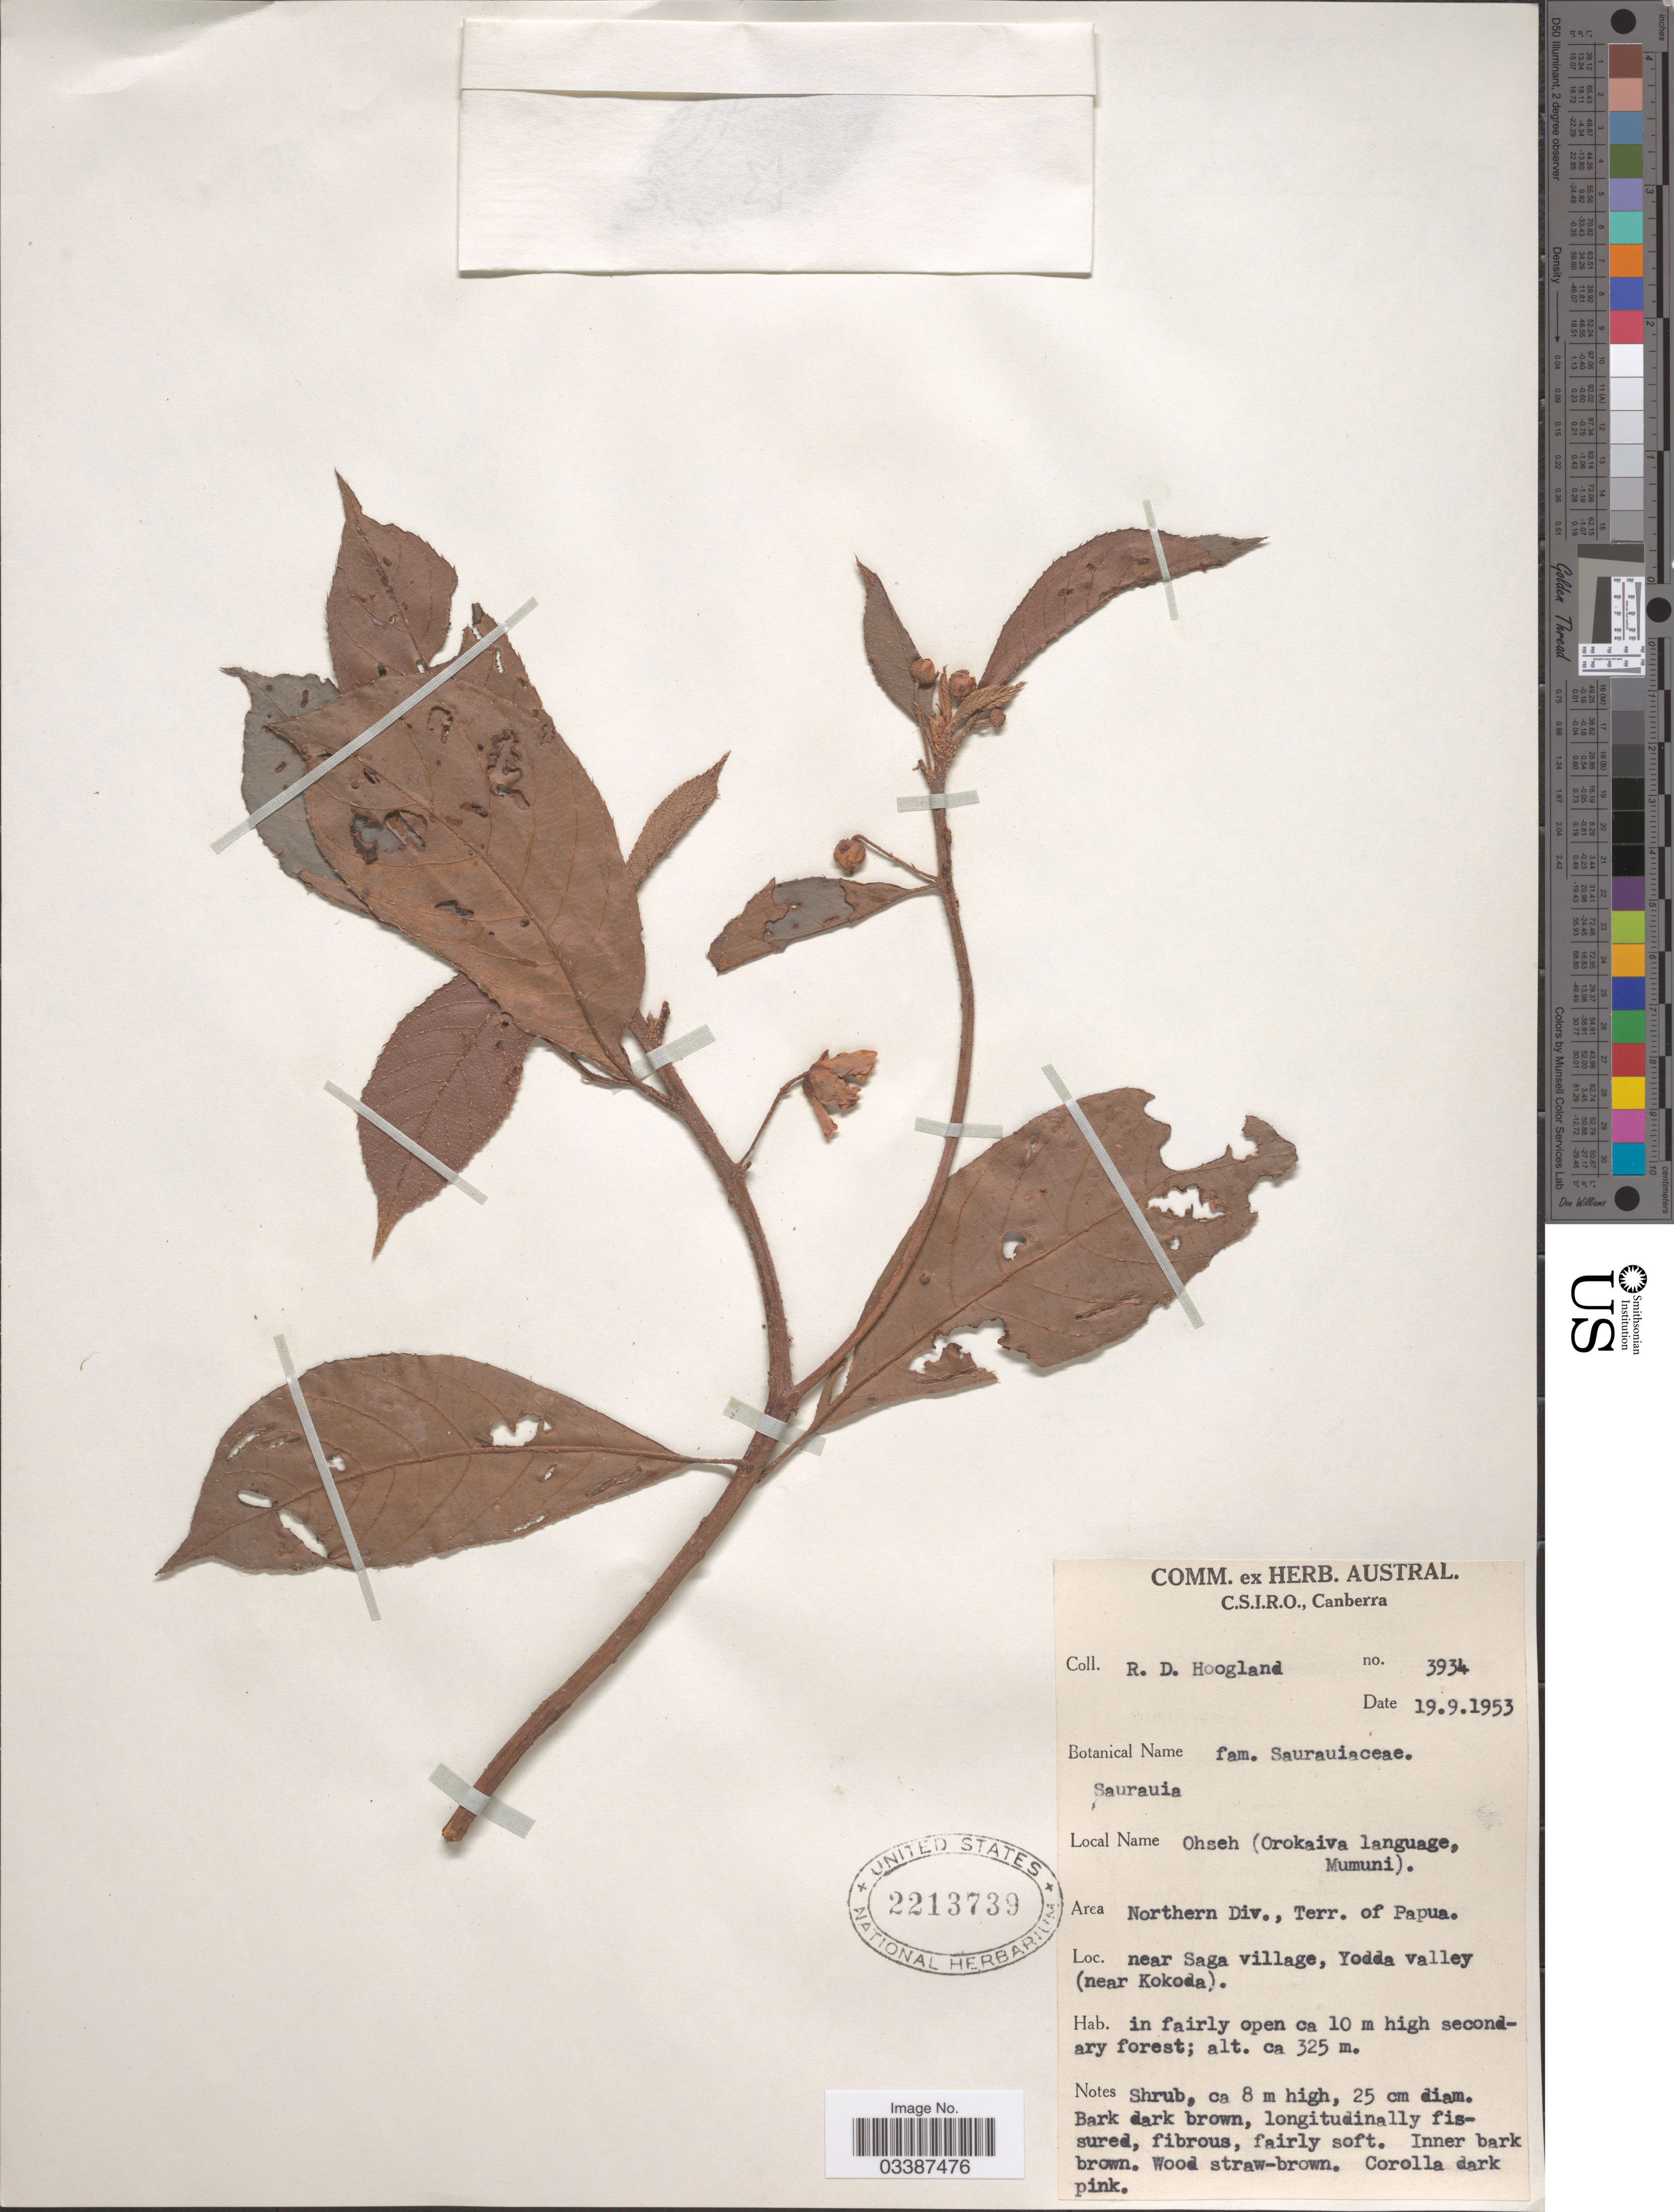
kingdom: Plantae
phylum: Tracheophyta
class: Magnoliopsida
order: Ericales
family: Actinidiaceae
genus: Saurauia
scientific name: Saurauia sp.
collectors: R. D. Hoogland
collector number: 3934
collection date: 1953-09-19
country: Papua New Guinea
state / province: Northern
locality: Area Northern Div., Terr. of Papua. Near Saga village, Yodda Valley (near Kokoda).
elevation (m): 325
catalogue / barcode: US 2213739